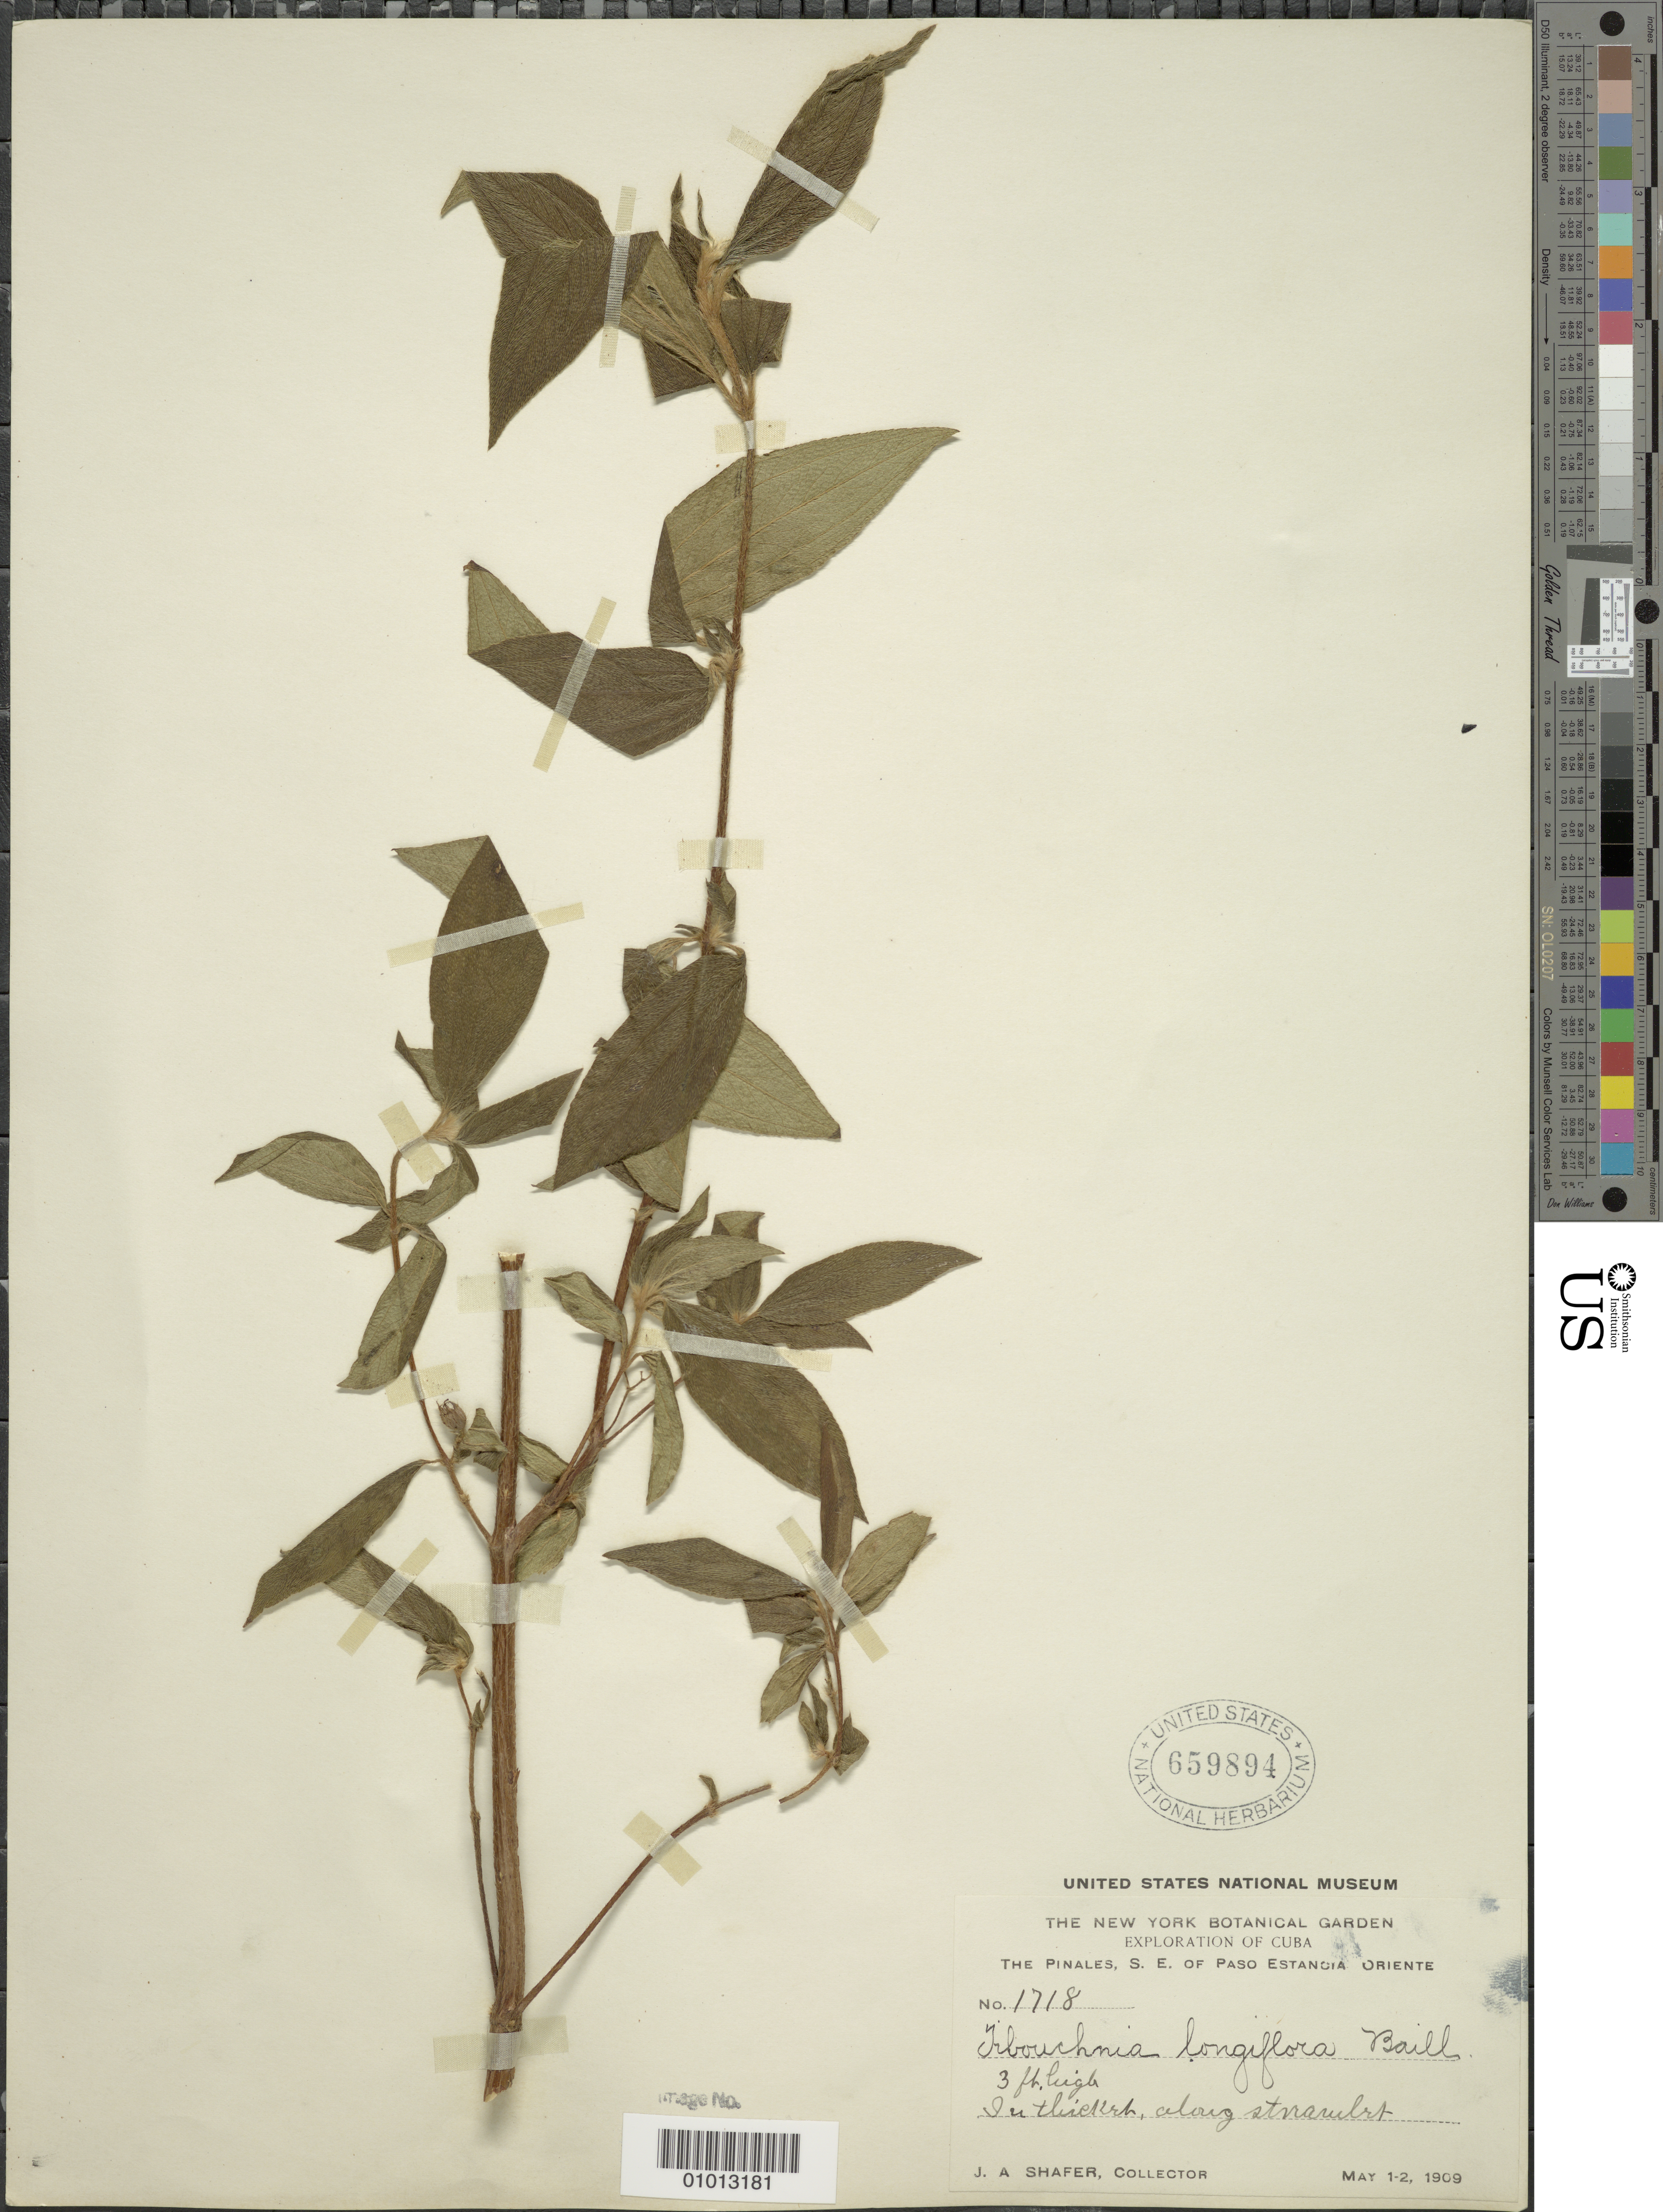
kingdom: Plantae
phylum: Tracheophyta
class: Magnoliopsida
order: Myrtales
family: Melastomataceae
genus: Chaetogastra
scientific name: Chaetogastra longifolia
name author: (Vahl) DC.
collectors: J. A. Shafer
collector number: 1718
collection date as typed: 01 May 1909 to 02 May 1909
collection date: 1909-05-01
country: Cuba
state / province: Granma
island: Cuba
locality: The Pinales, SE of Paso Estancia Oriente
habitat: In thickets along streamlet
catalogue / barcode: US 659894